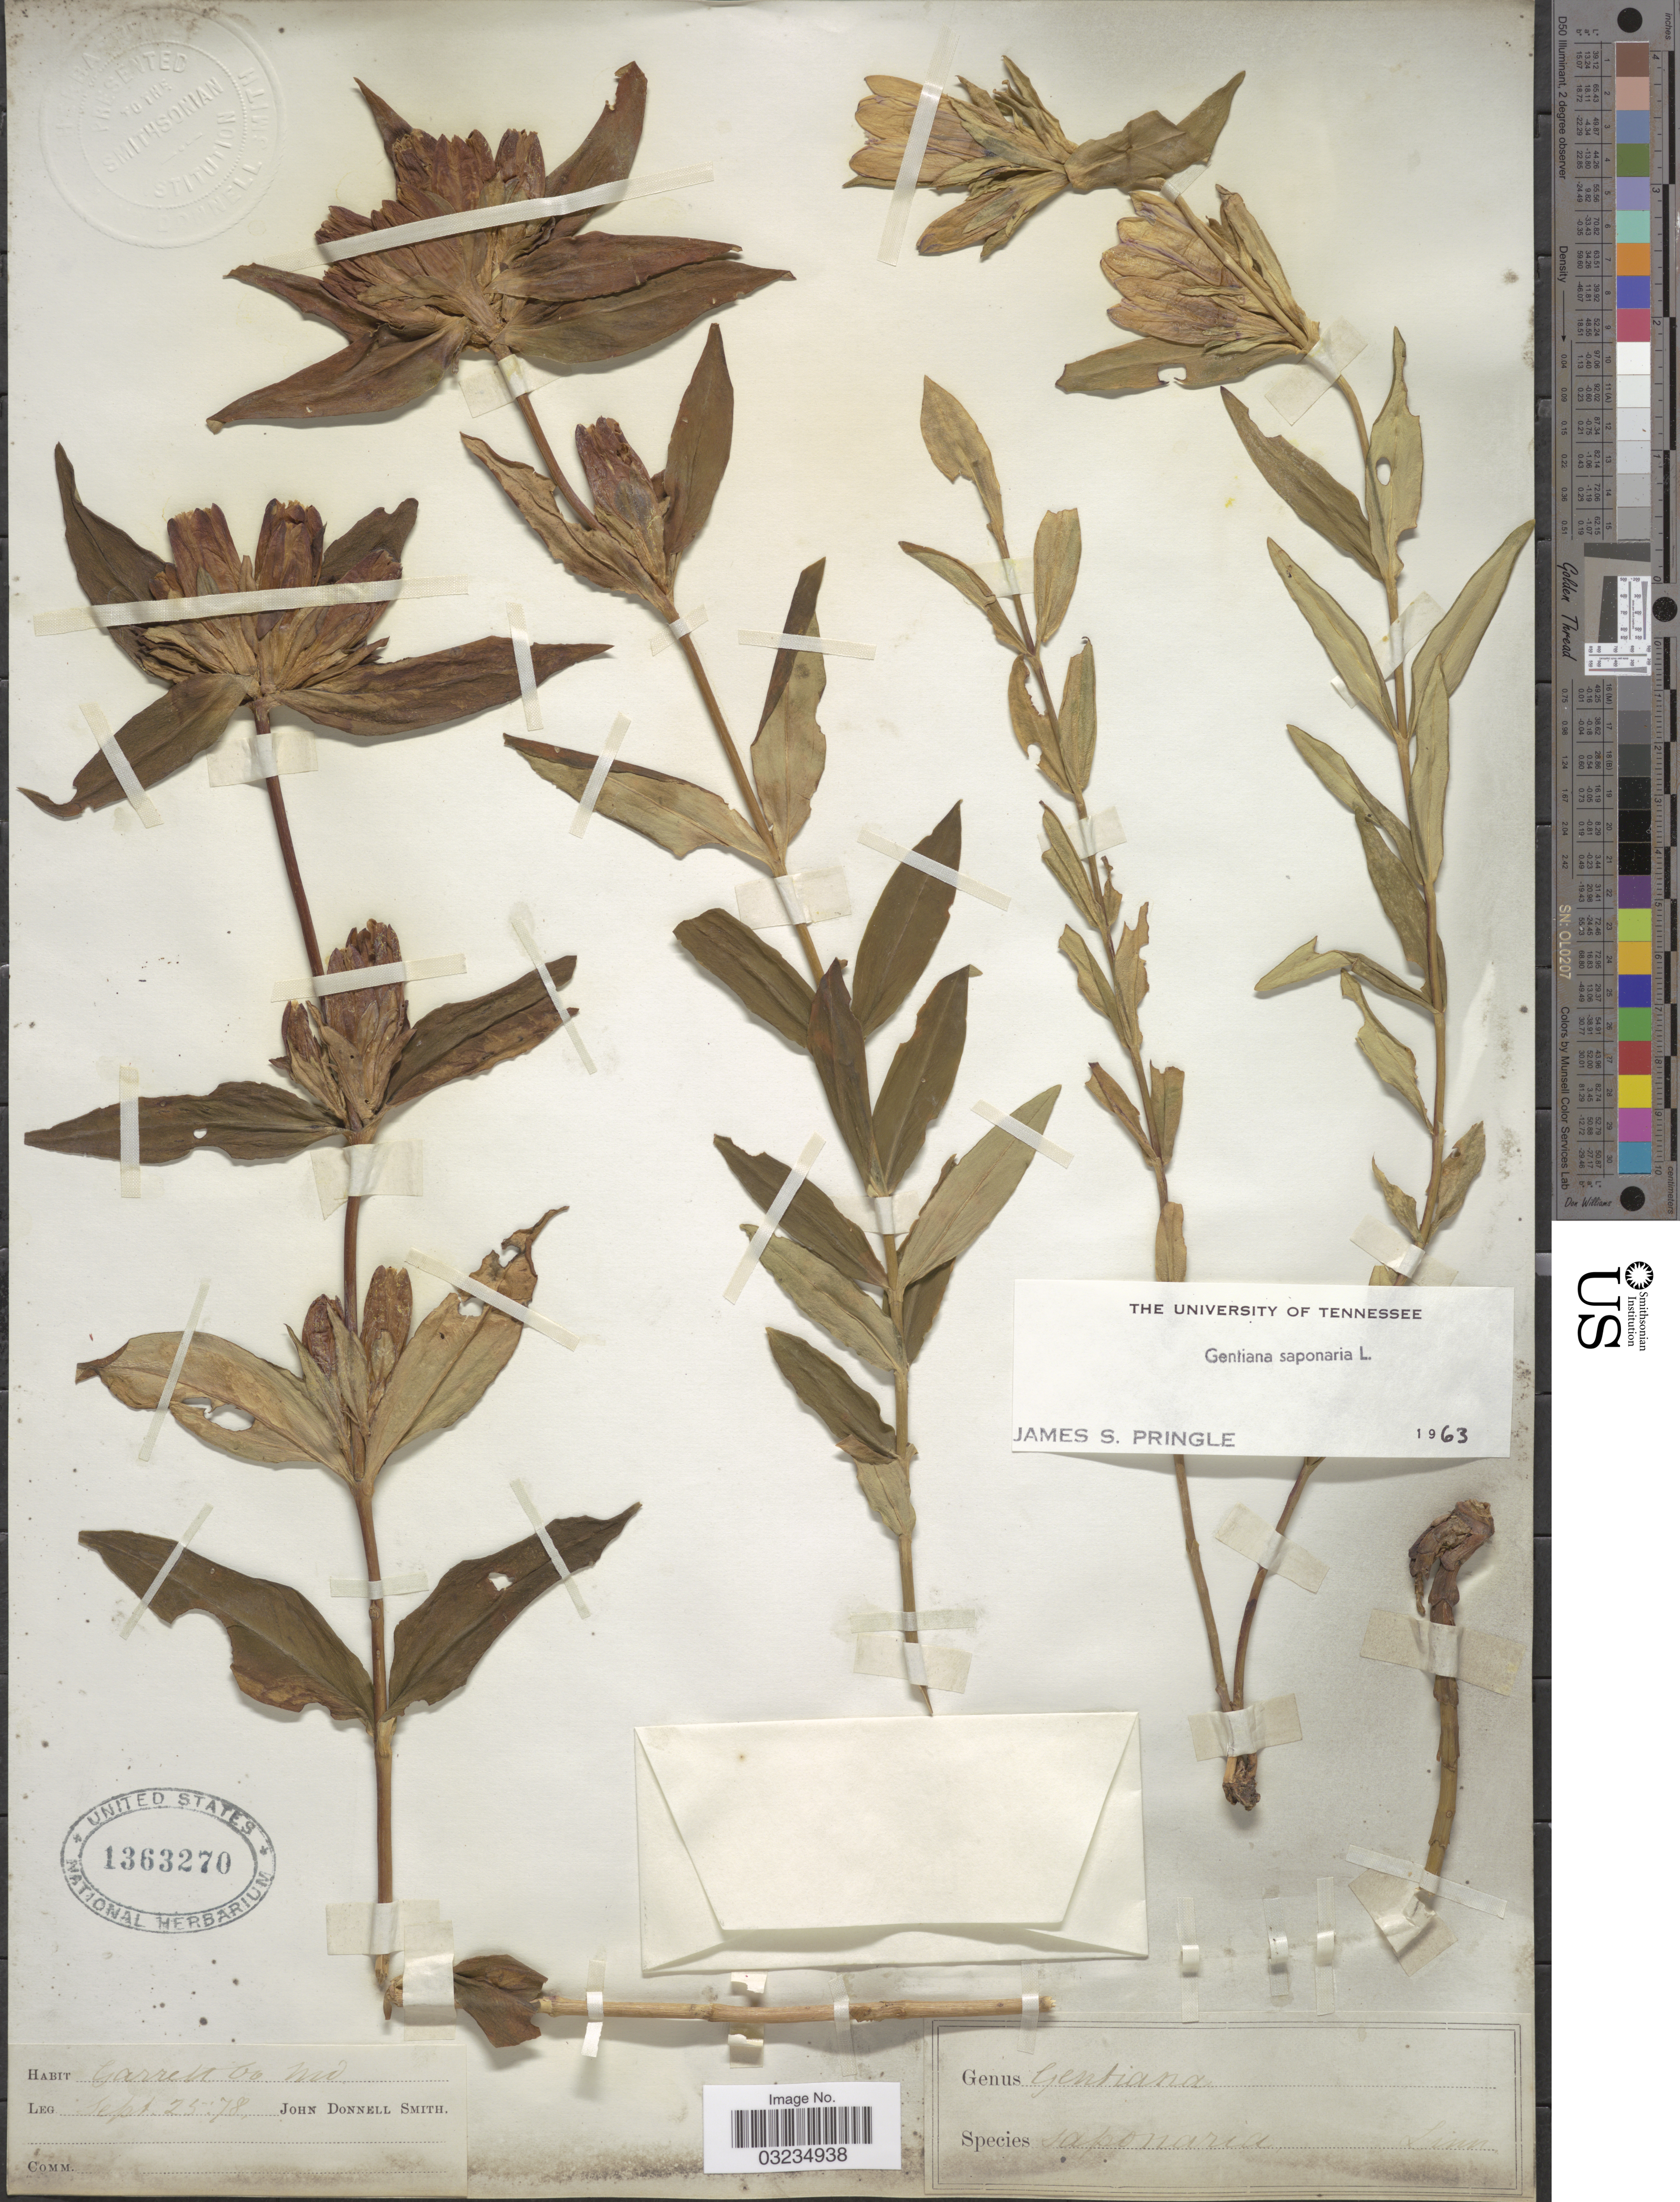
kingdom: Plantae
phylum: Tracheophyta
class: Magnoliopsida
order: Gentianales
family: Gentianaceae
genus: Gentiana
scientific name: Gentiana saponaria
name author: L.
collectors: J. Donnell Smith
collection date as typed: Transcribed d/m/y: 25/9/78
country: United States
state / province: Maryland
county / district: Garrett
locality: Garrett Co.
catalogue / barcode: US 1363270